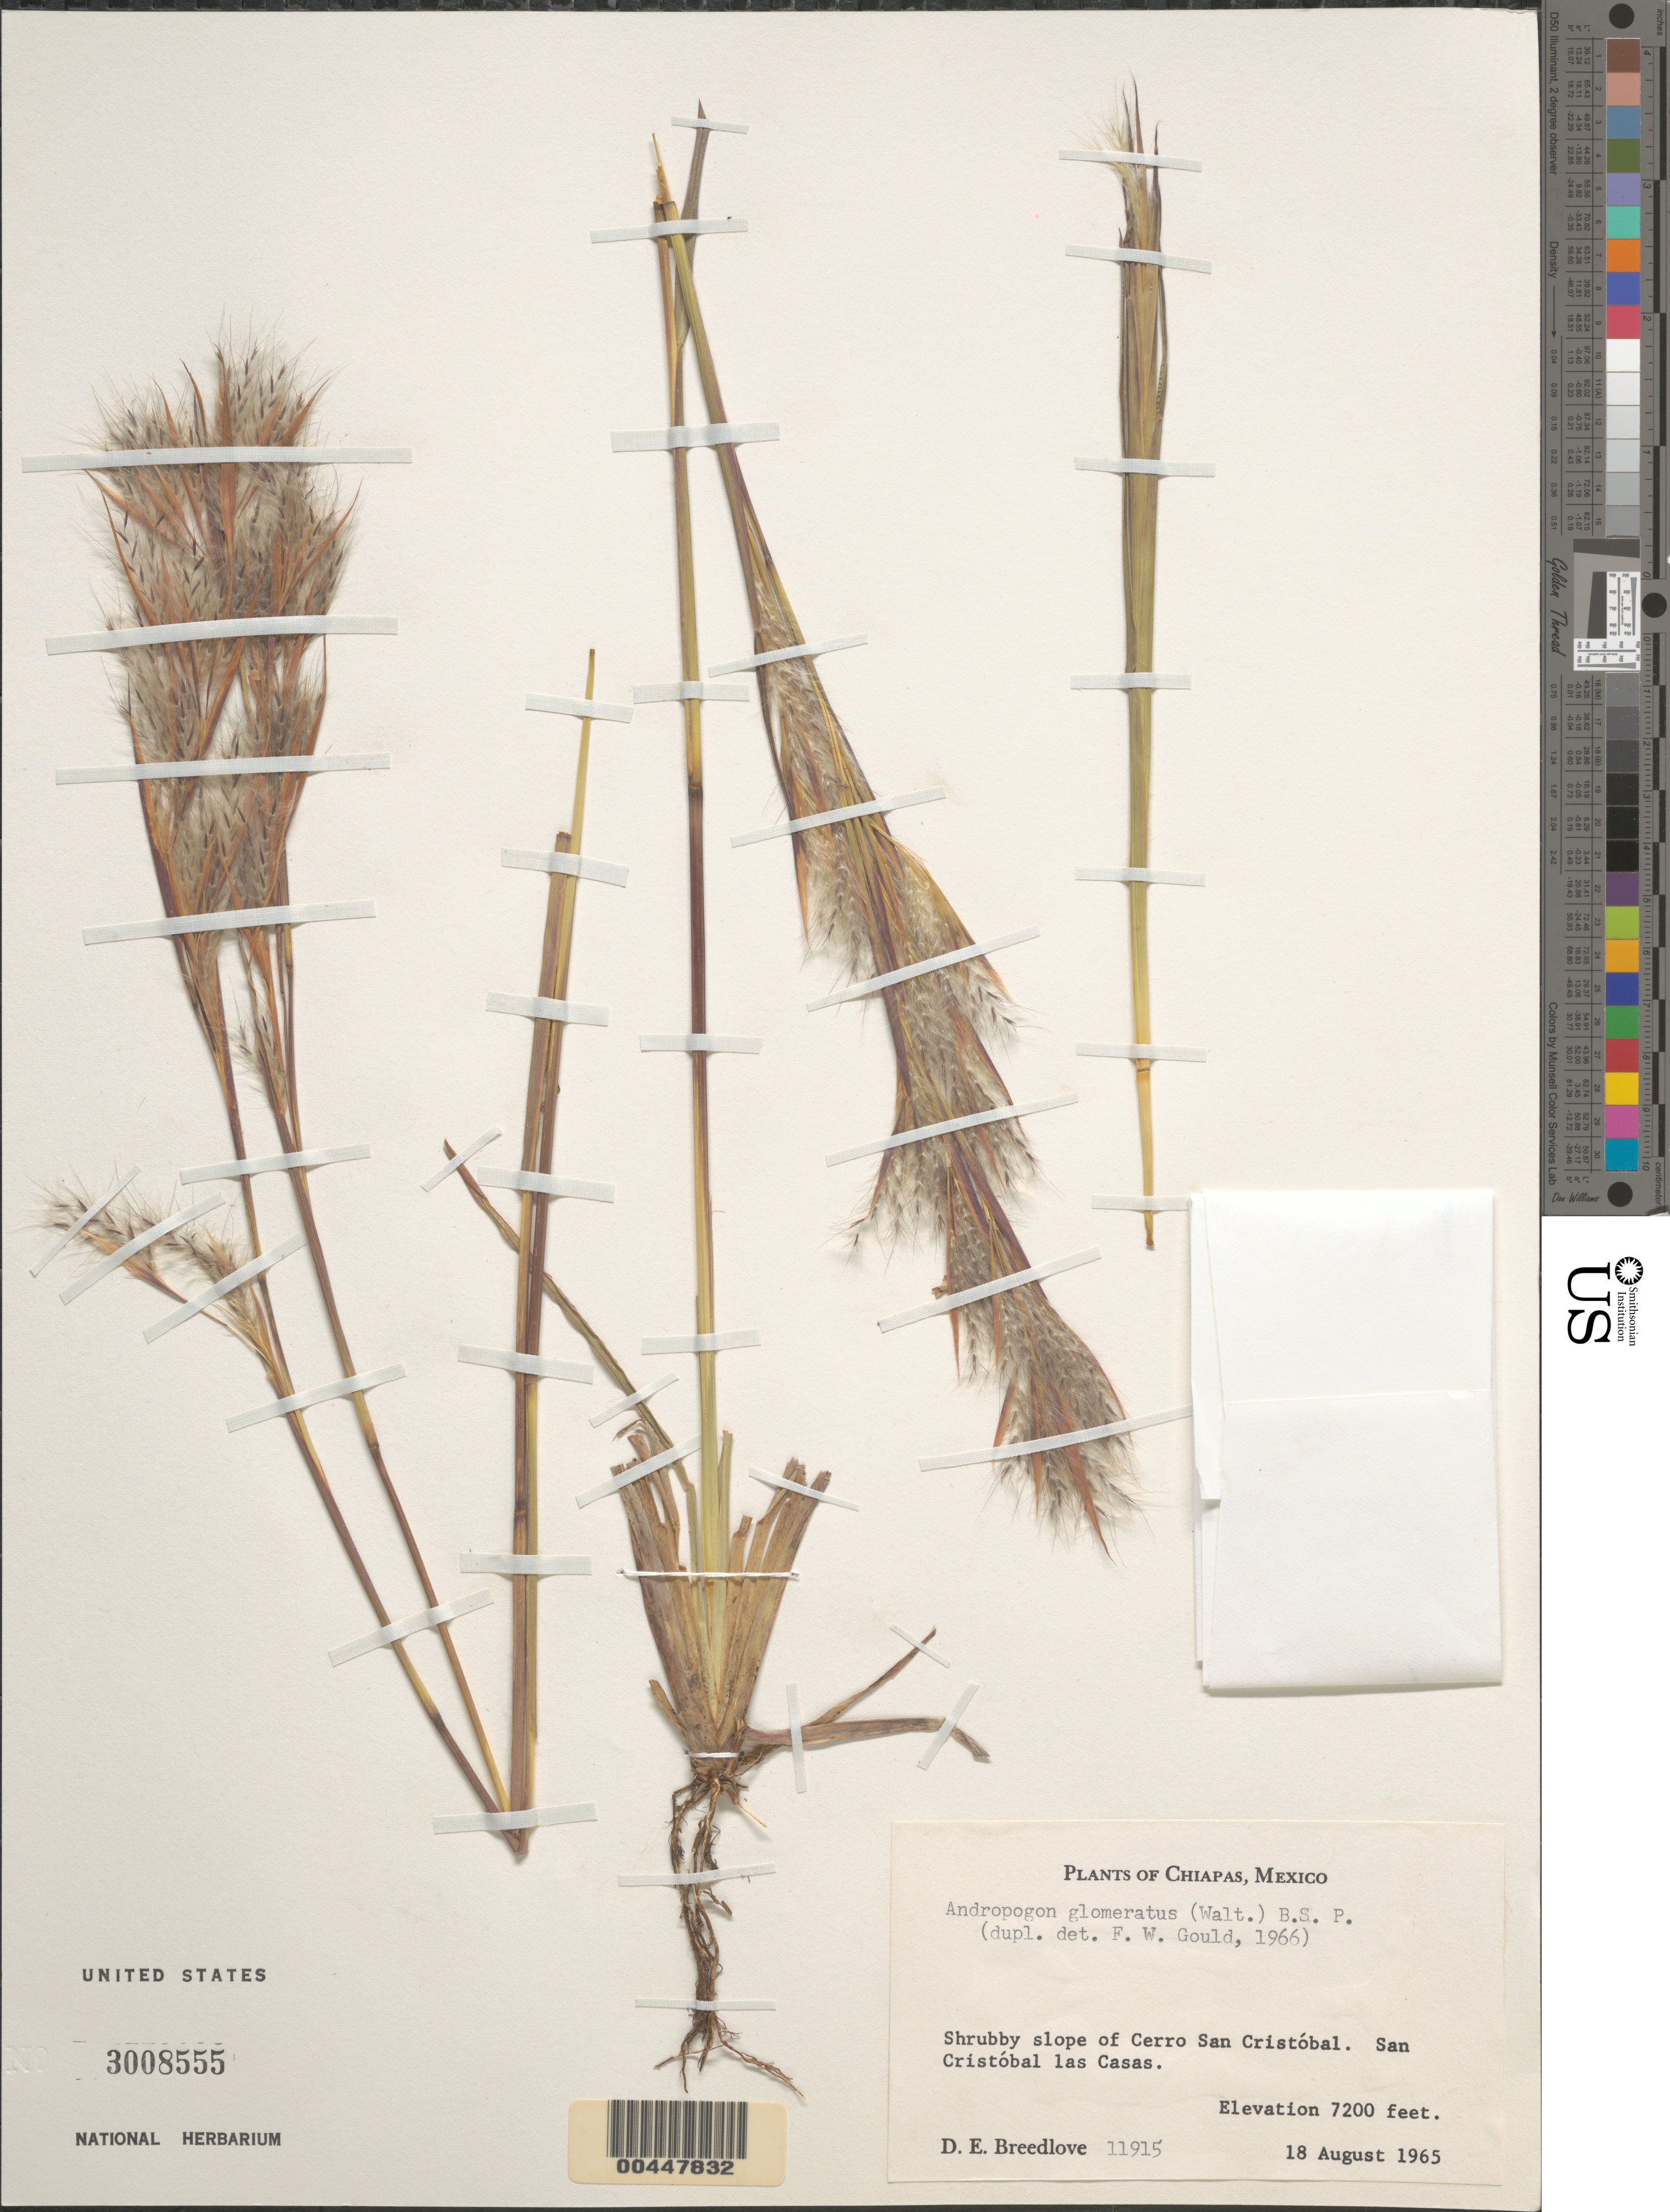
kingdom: Plantae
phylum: Tracheophyta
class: Liliopsida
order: Poales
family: Poaceae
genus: Andropogon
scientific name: Andropogon glomeratus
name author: (Walter) Britton, Stearns & Poggenb.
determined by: Gould, F. W.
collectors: D. E. Breedlove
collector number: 11915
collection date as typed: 18 Aug 1965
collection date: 1965-08-18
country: Mexico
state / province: Chiapas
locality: Shrubby slopes of Cerro San Cristóbal, San Cristóbal las Casas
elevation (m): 2195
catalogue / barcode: US 3008555